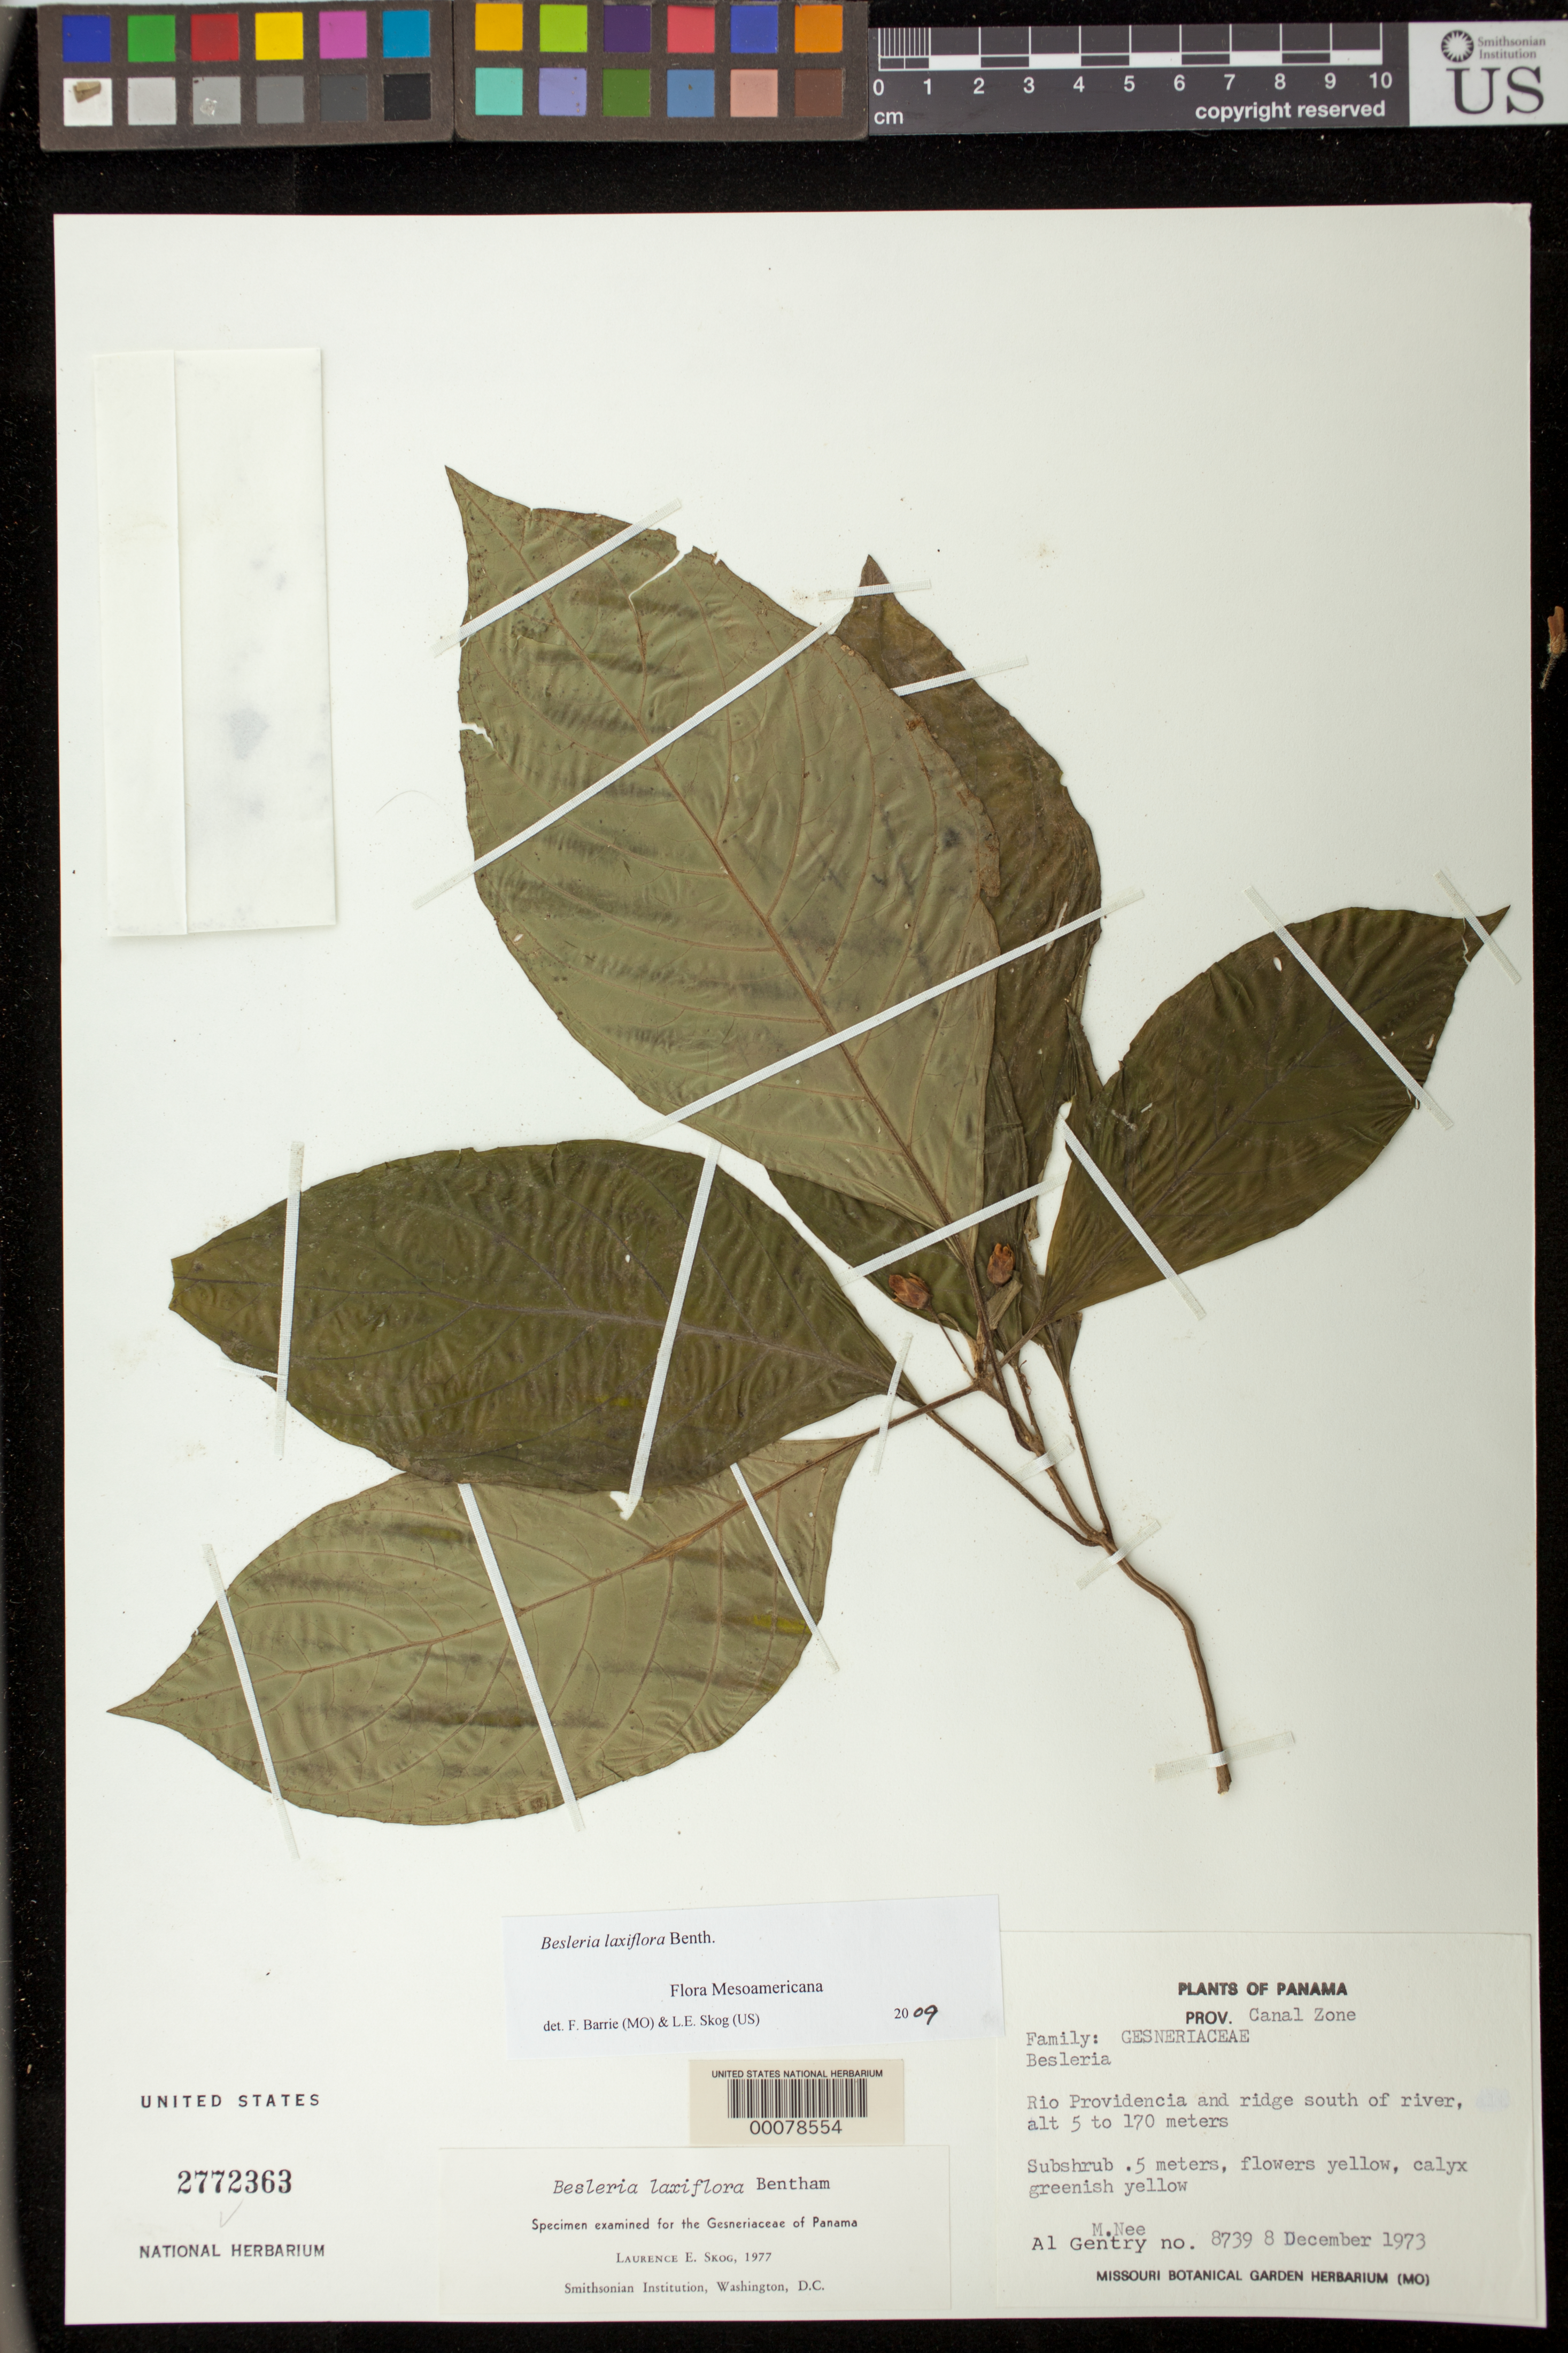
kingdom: Plantae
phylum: Tracheophyta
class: Magnoliopsida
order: Lamiales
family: Gesneriaceae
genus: Besleria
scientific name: Besleria laxiflora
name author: Benth.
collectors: M. Nee & A. H. Gentry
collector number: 8739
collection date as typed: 08 Dec 1973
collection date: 1973-12-08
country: Panama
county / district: Canal Zone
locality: Rio Providencia and ridge south of river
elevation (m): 5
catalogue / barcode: US 2772363